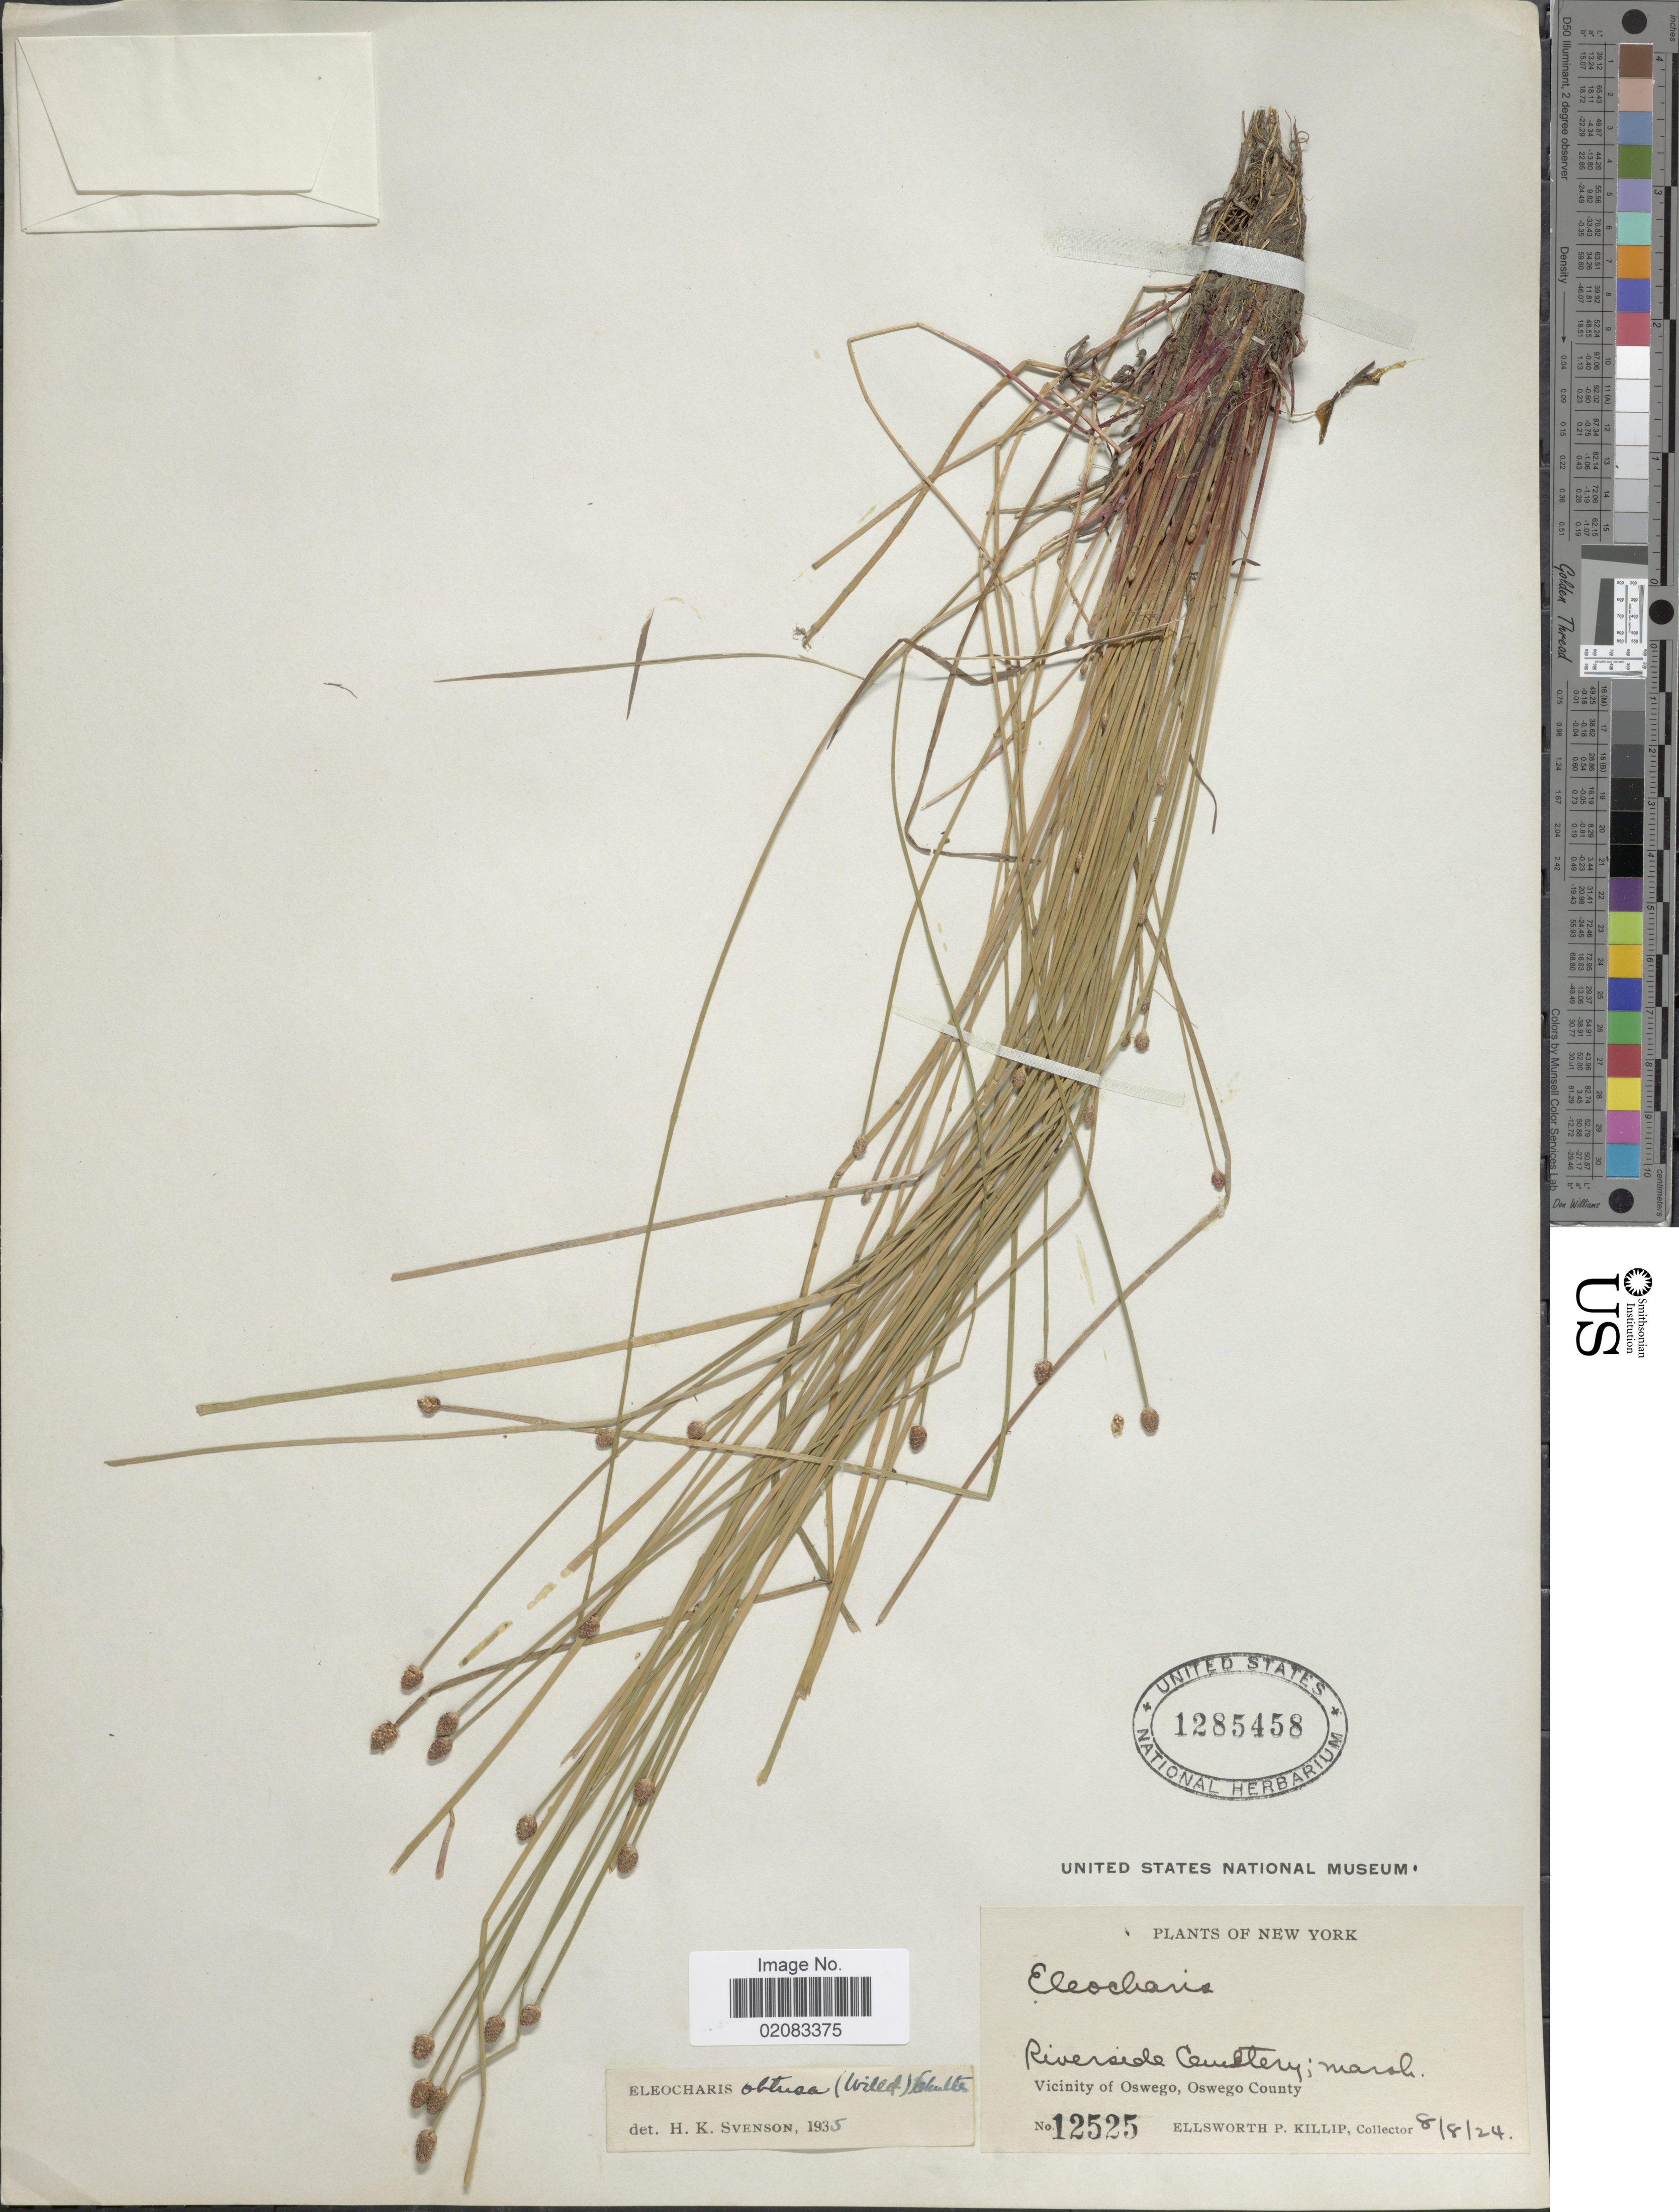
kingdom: Plantae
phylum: Tracheophyta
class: Liliopsida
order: Poales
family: Cyperaceae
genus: Eleocharis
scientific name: Eleocharis obtusa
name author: (Willd.) Schult.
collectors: E. P. Killip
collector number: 12525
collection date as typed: Transcribed d/m/y: 8/8/24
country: United States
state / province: New York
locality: Riverside Cemetery; marsh. Vicinity of Oswego, Oswego County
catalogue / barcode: US 1285458